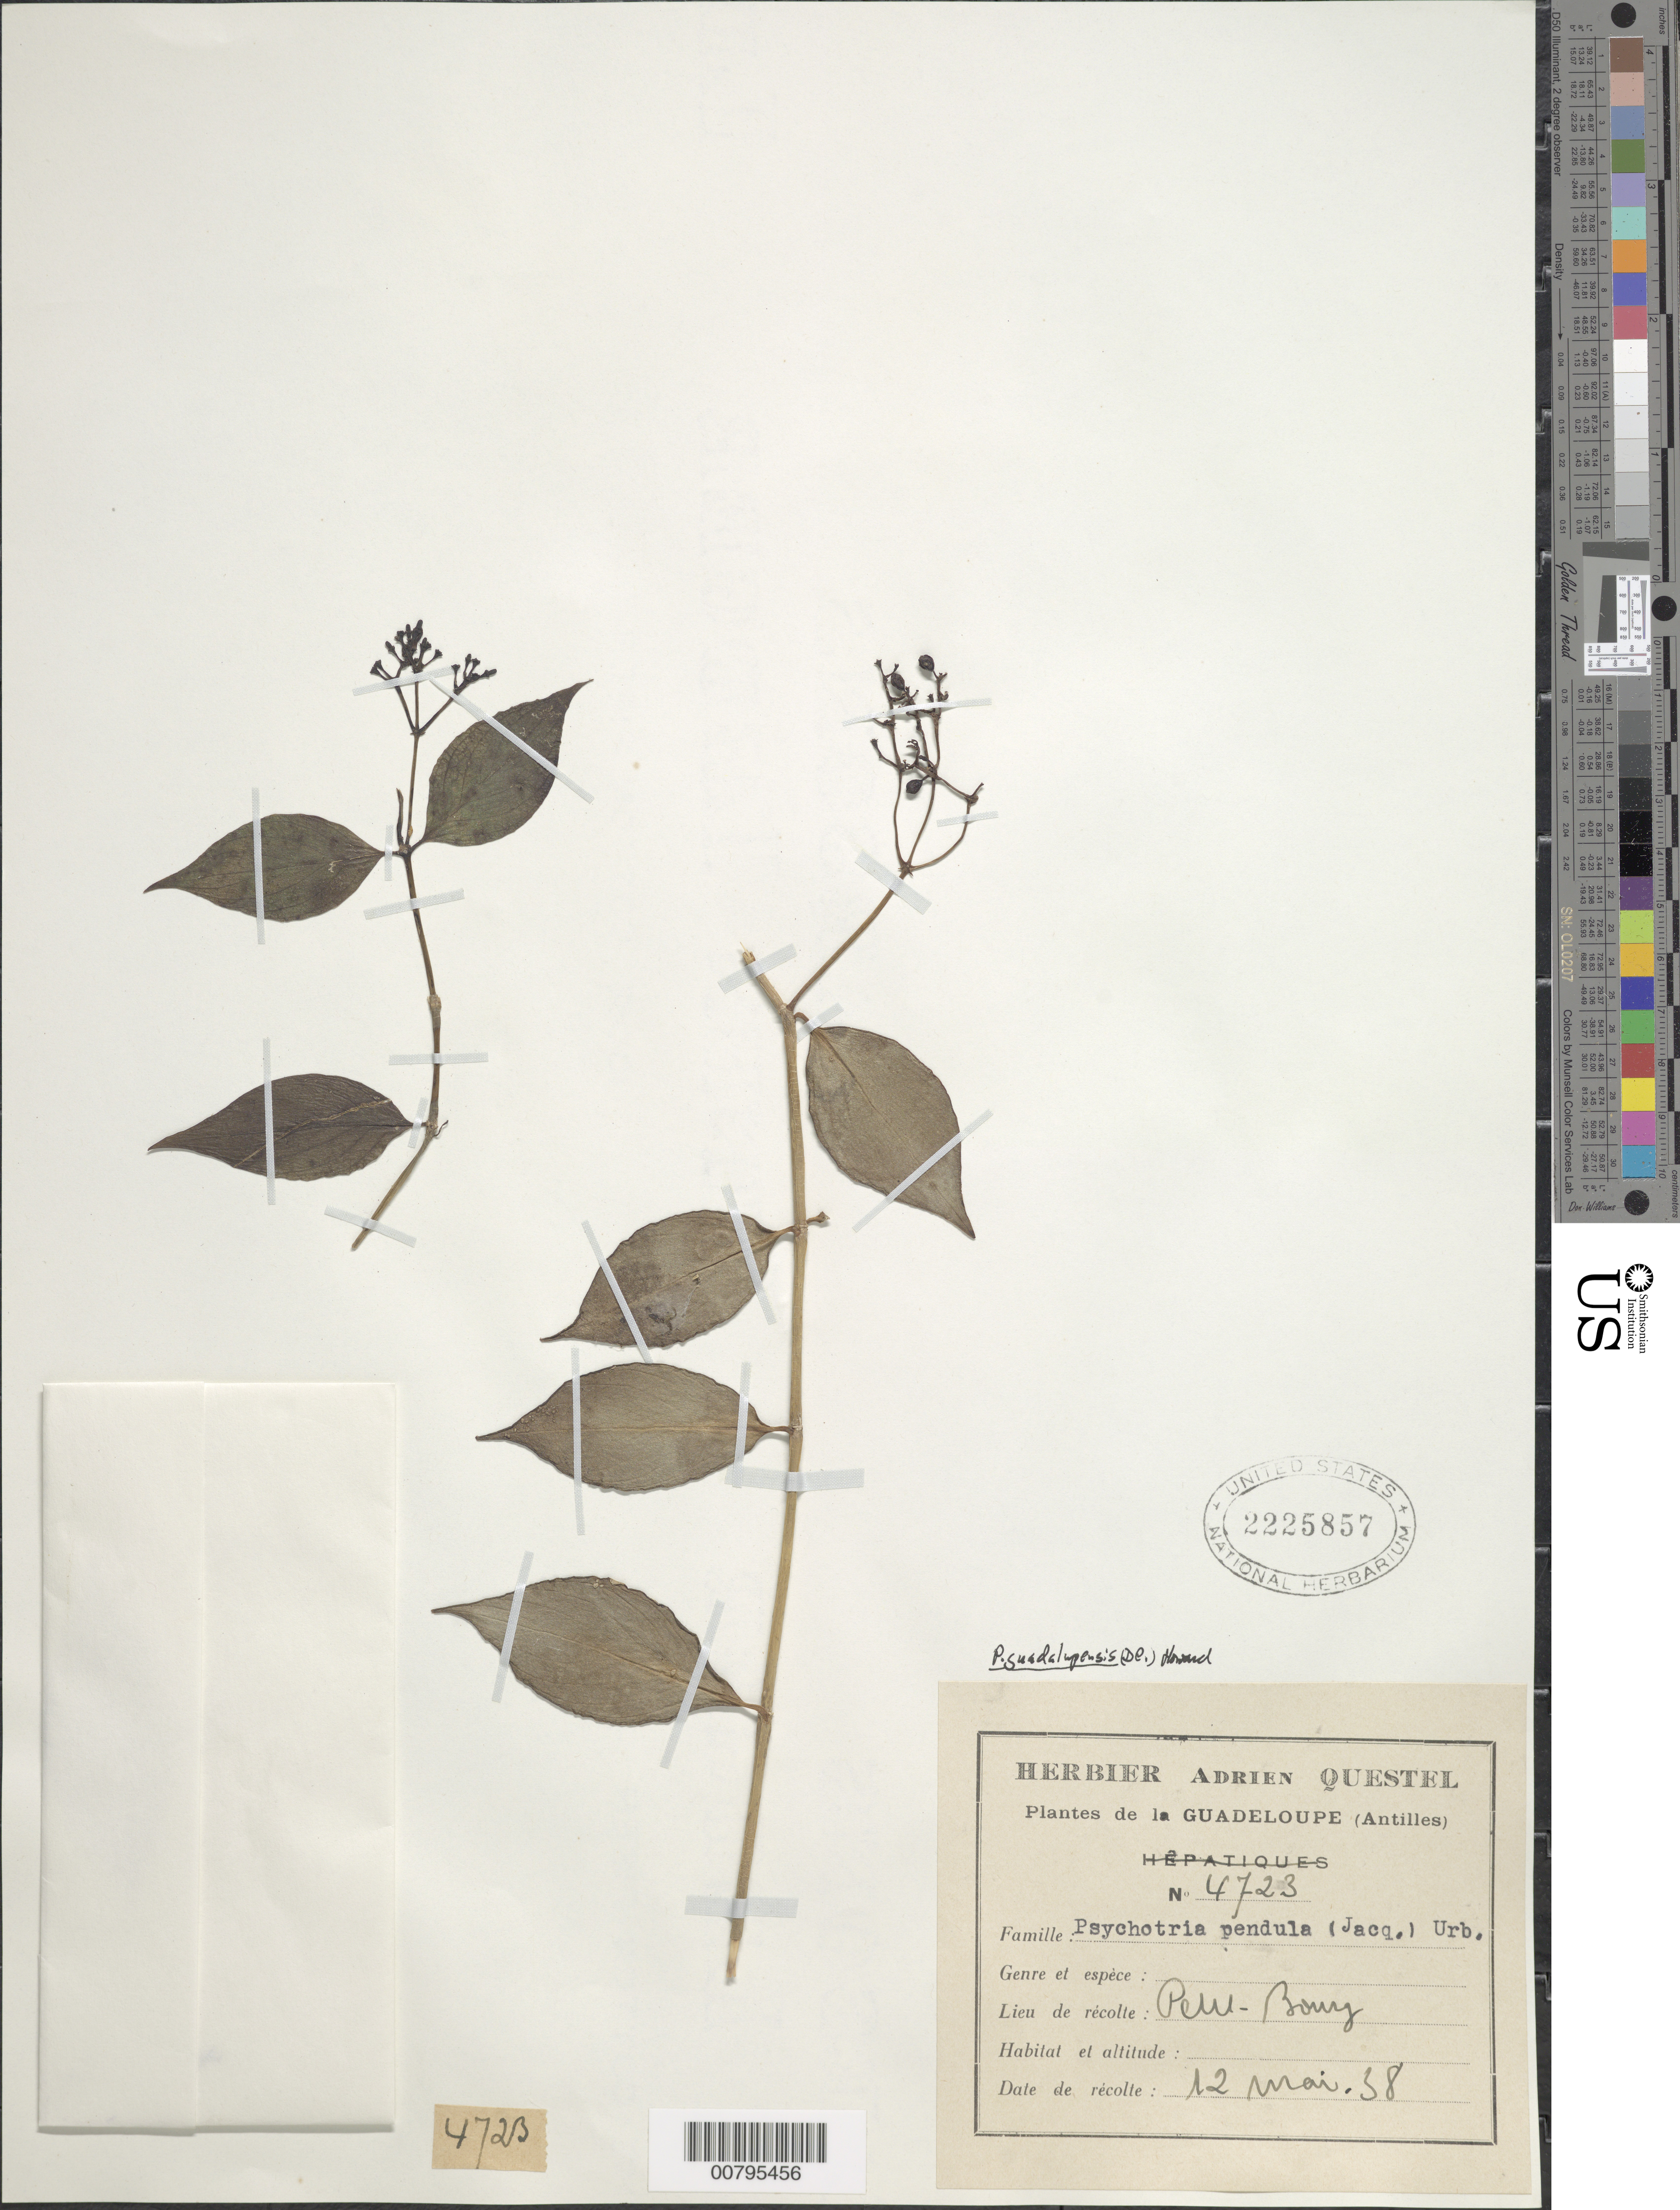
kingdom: Plantae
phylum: Tracheophyta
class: Magnoliopsida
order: Gentianales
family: Rubiaceae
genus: Notopleura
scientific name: Notopleura guadalupensis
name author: (DC.) C.M. Taylor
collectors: A. Questel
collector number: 4723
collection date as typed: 12 May 1938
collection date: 1938-05-12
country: Guadeloupe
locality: Peui (sp?)-Bourg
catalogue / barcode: US 2225857